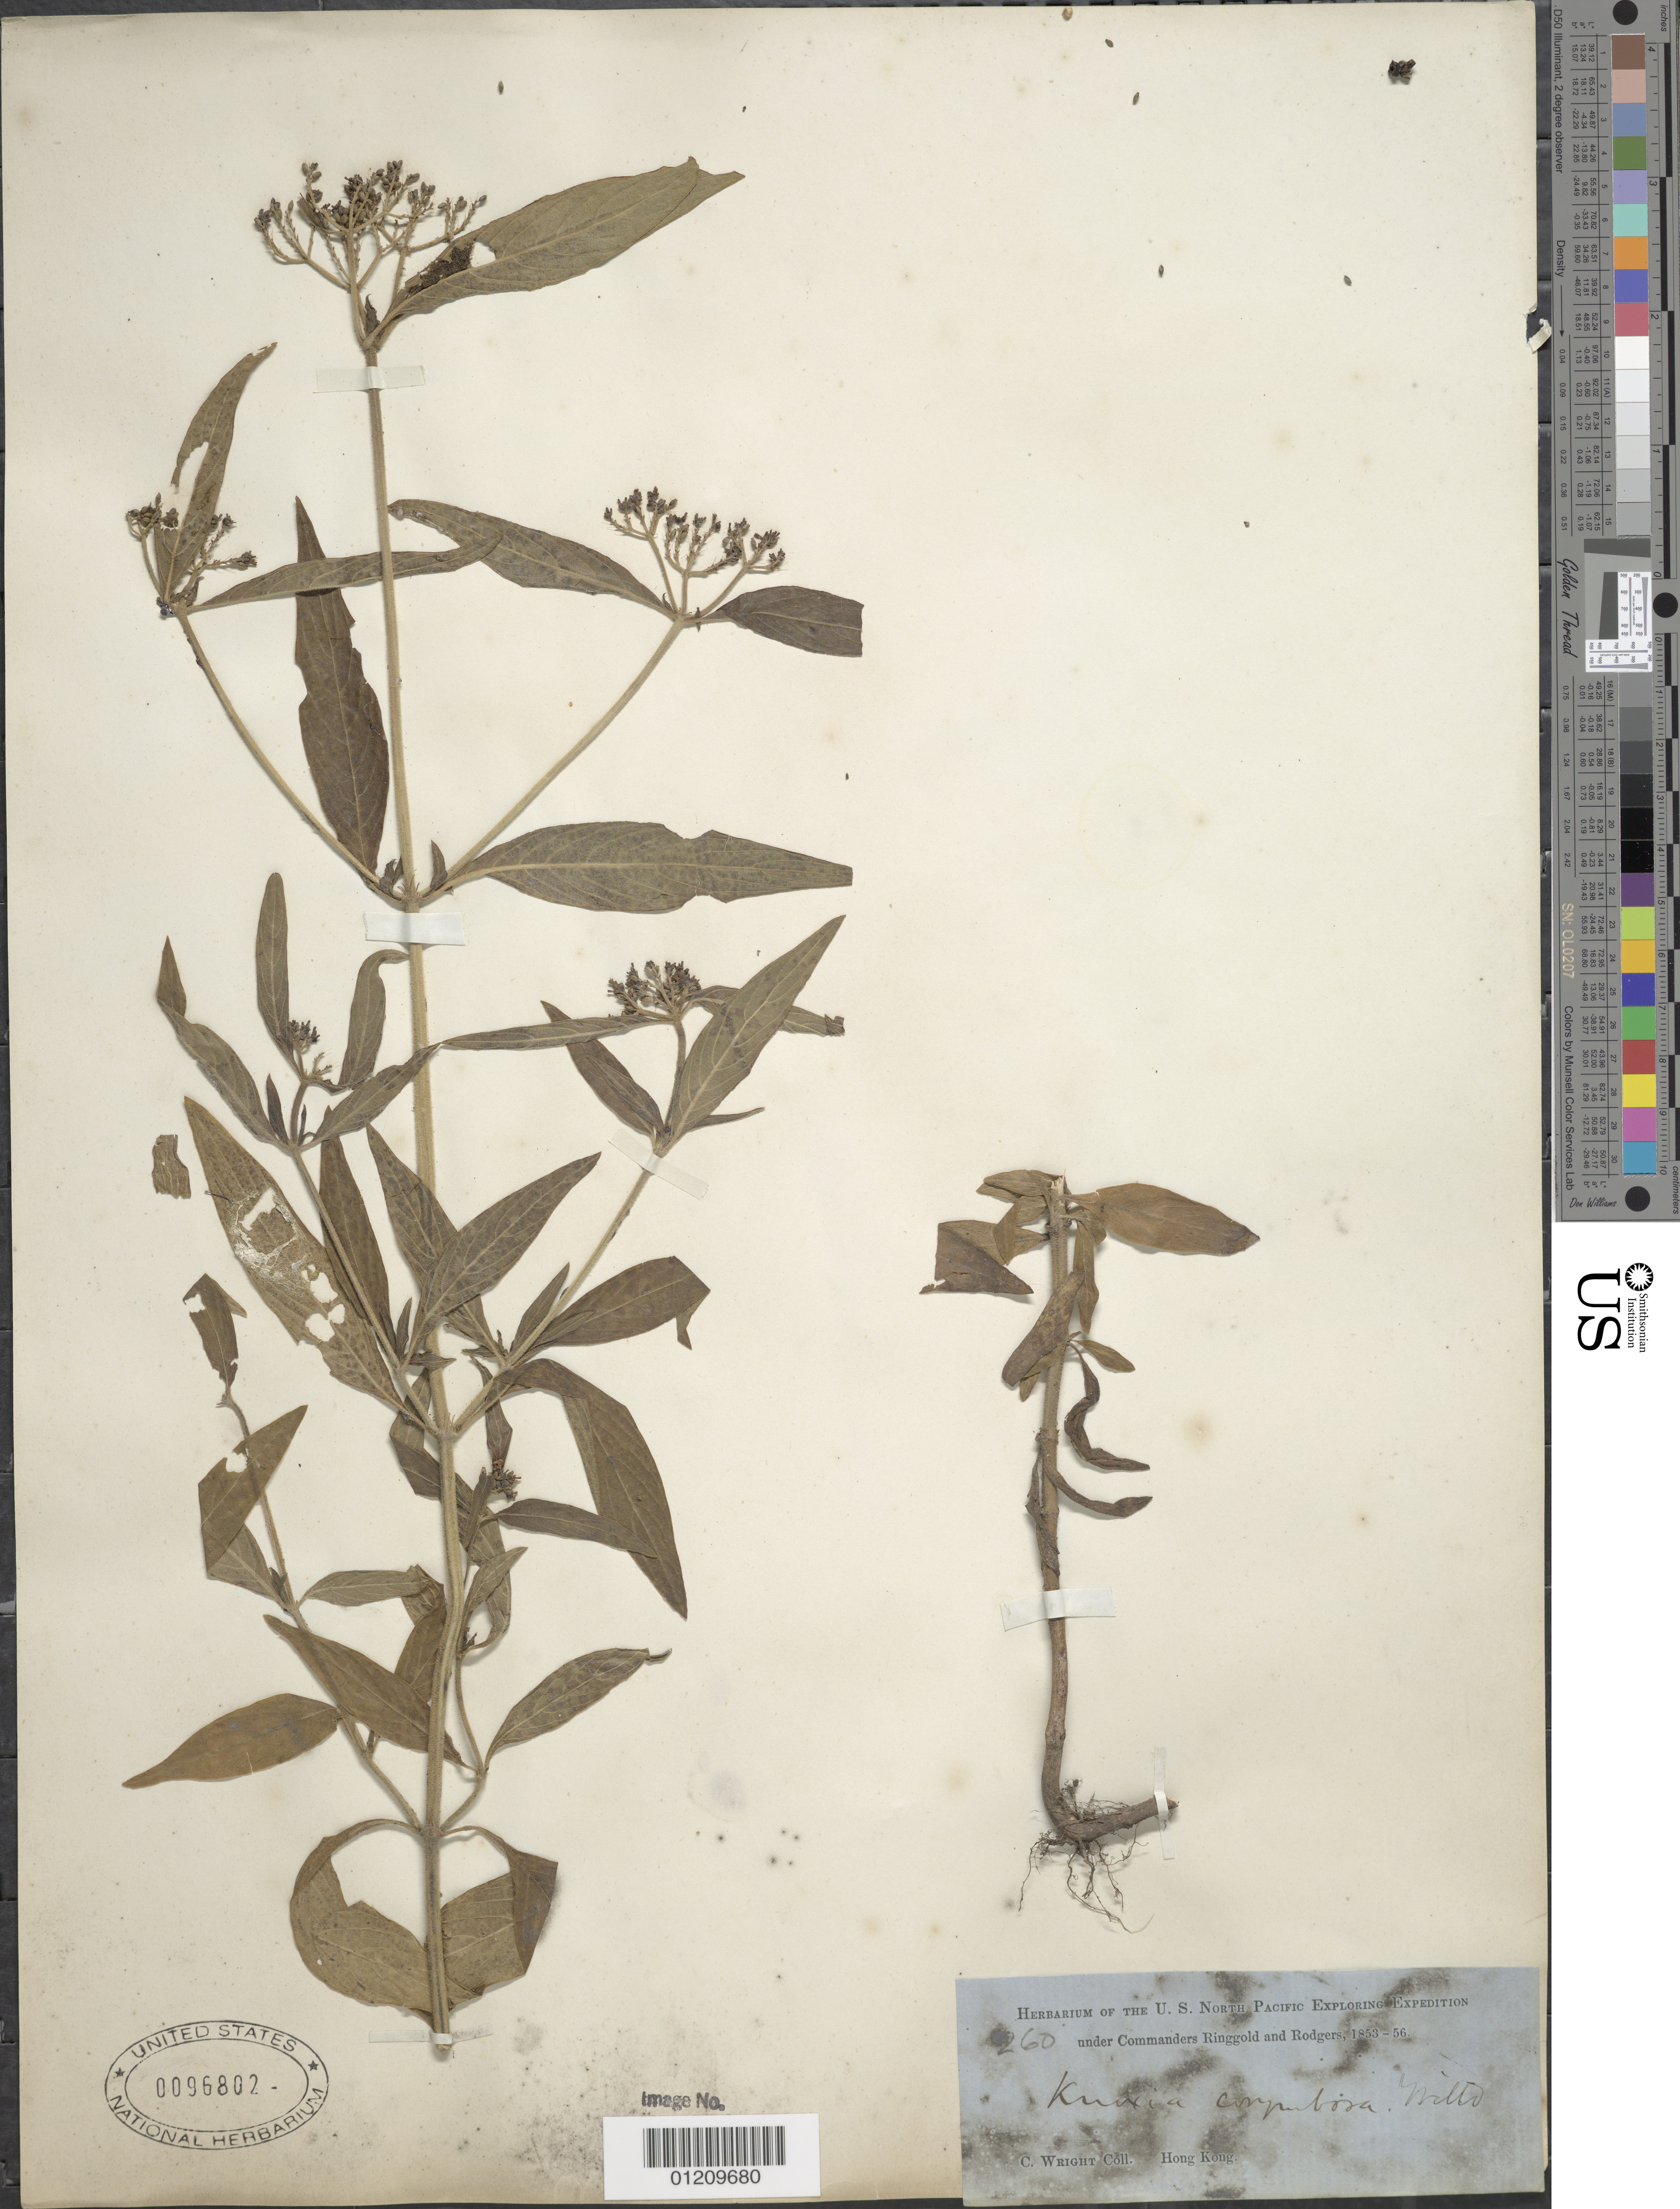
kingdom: Plantae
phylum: Tracheophyta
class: Magnoliopsida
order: Gentianales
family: Rubiaceae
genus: Knoxia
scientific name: Knoxia corymbosa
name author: Willd.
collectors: C. Wright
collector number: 260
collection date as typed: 1853 to -- -- 1856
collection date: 1853/1856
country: China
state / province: Hong Kong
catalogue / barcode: US 96802